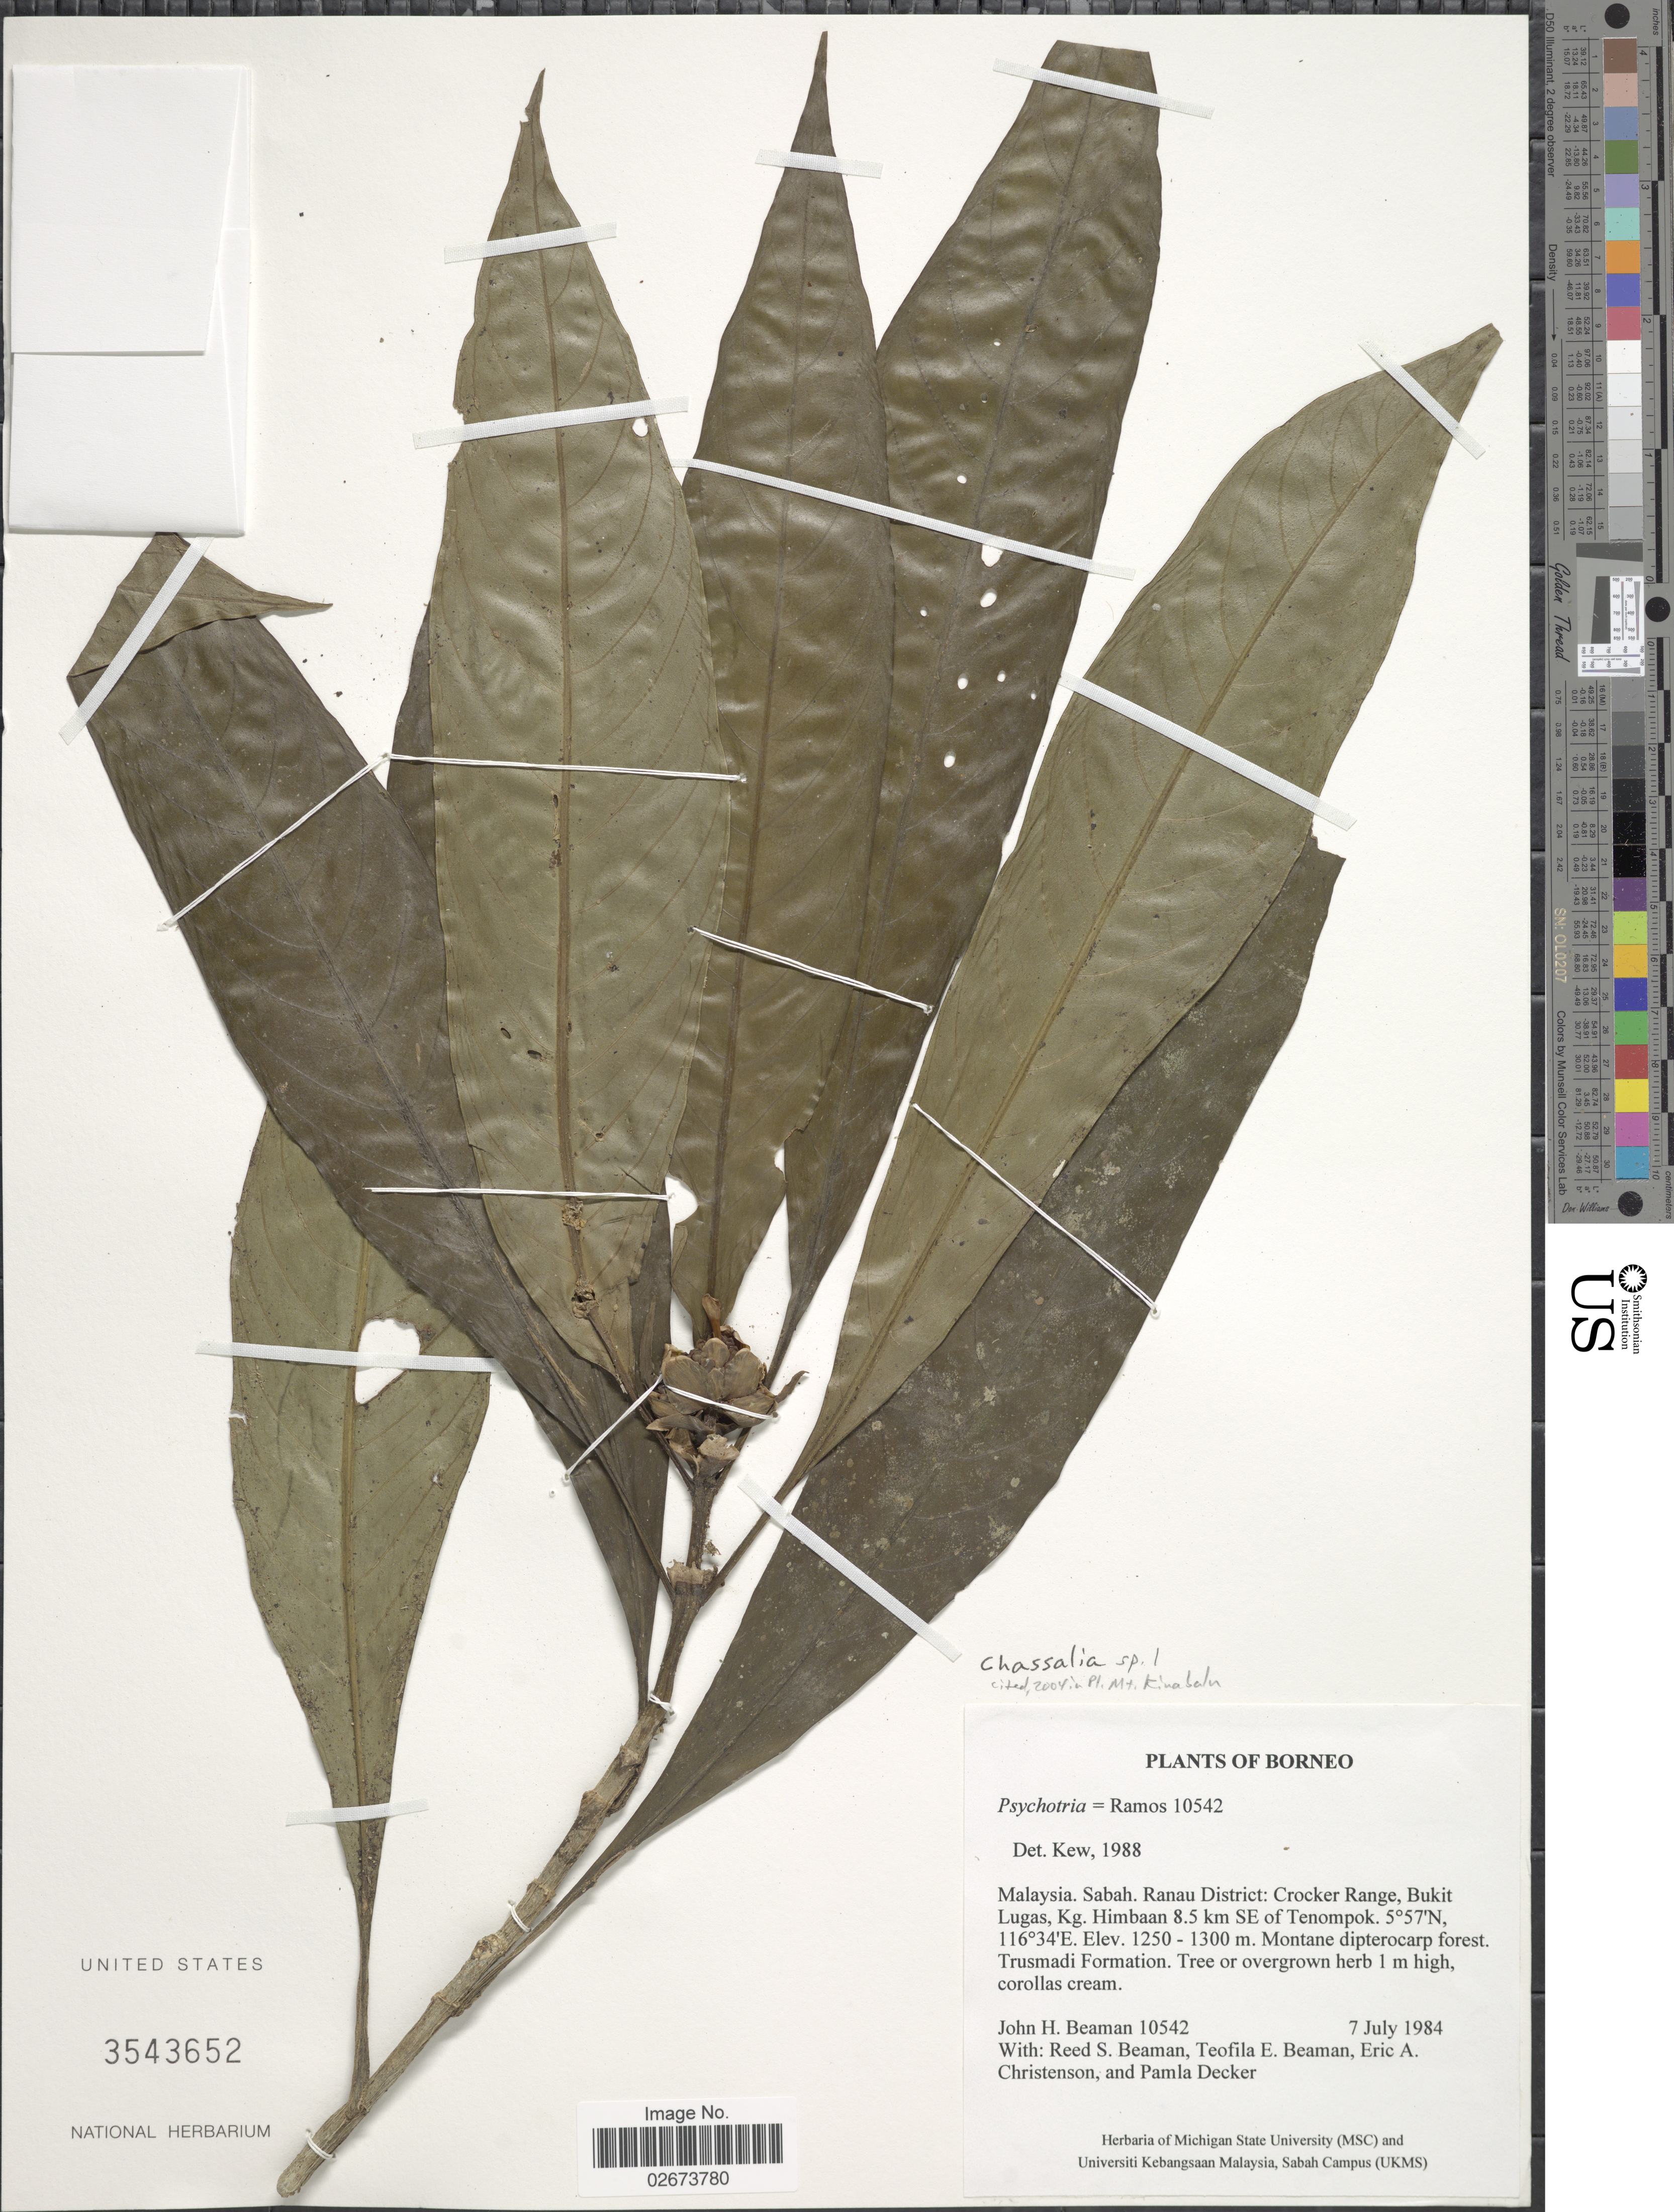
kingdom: Plantae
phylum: Tracheophyta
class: Magnoliopsida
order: Gentianales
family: Rubiaceae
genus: Chassalia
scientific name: Chassalia sp.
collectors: J. H. Beaman, R. S. Beaman, T. E. Beaman, E. A. Christenson & P. Decker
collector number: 10542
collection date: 1984-07-07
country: Malaysia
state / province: Sabah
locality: Borneo, Ranau District: Crocker Range, Bukit Lugas, Kg. Himbaan 8.5 km SE of Tenompok, Trusmadi Formation.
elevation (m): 1250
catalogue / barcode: US 3543652